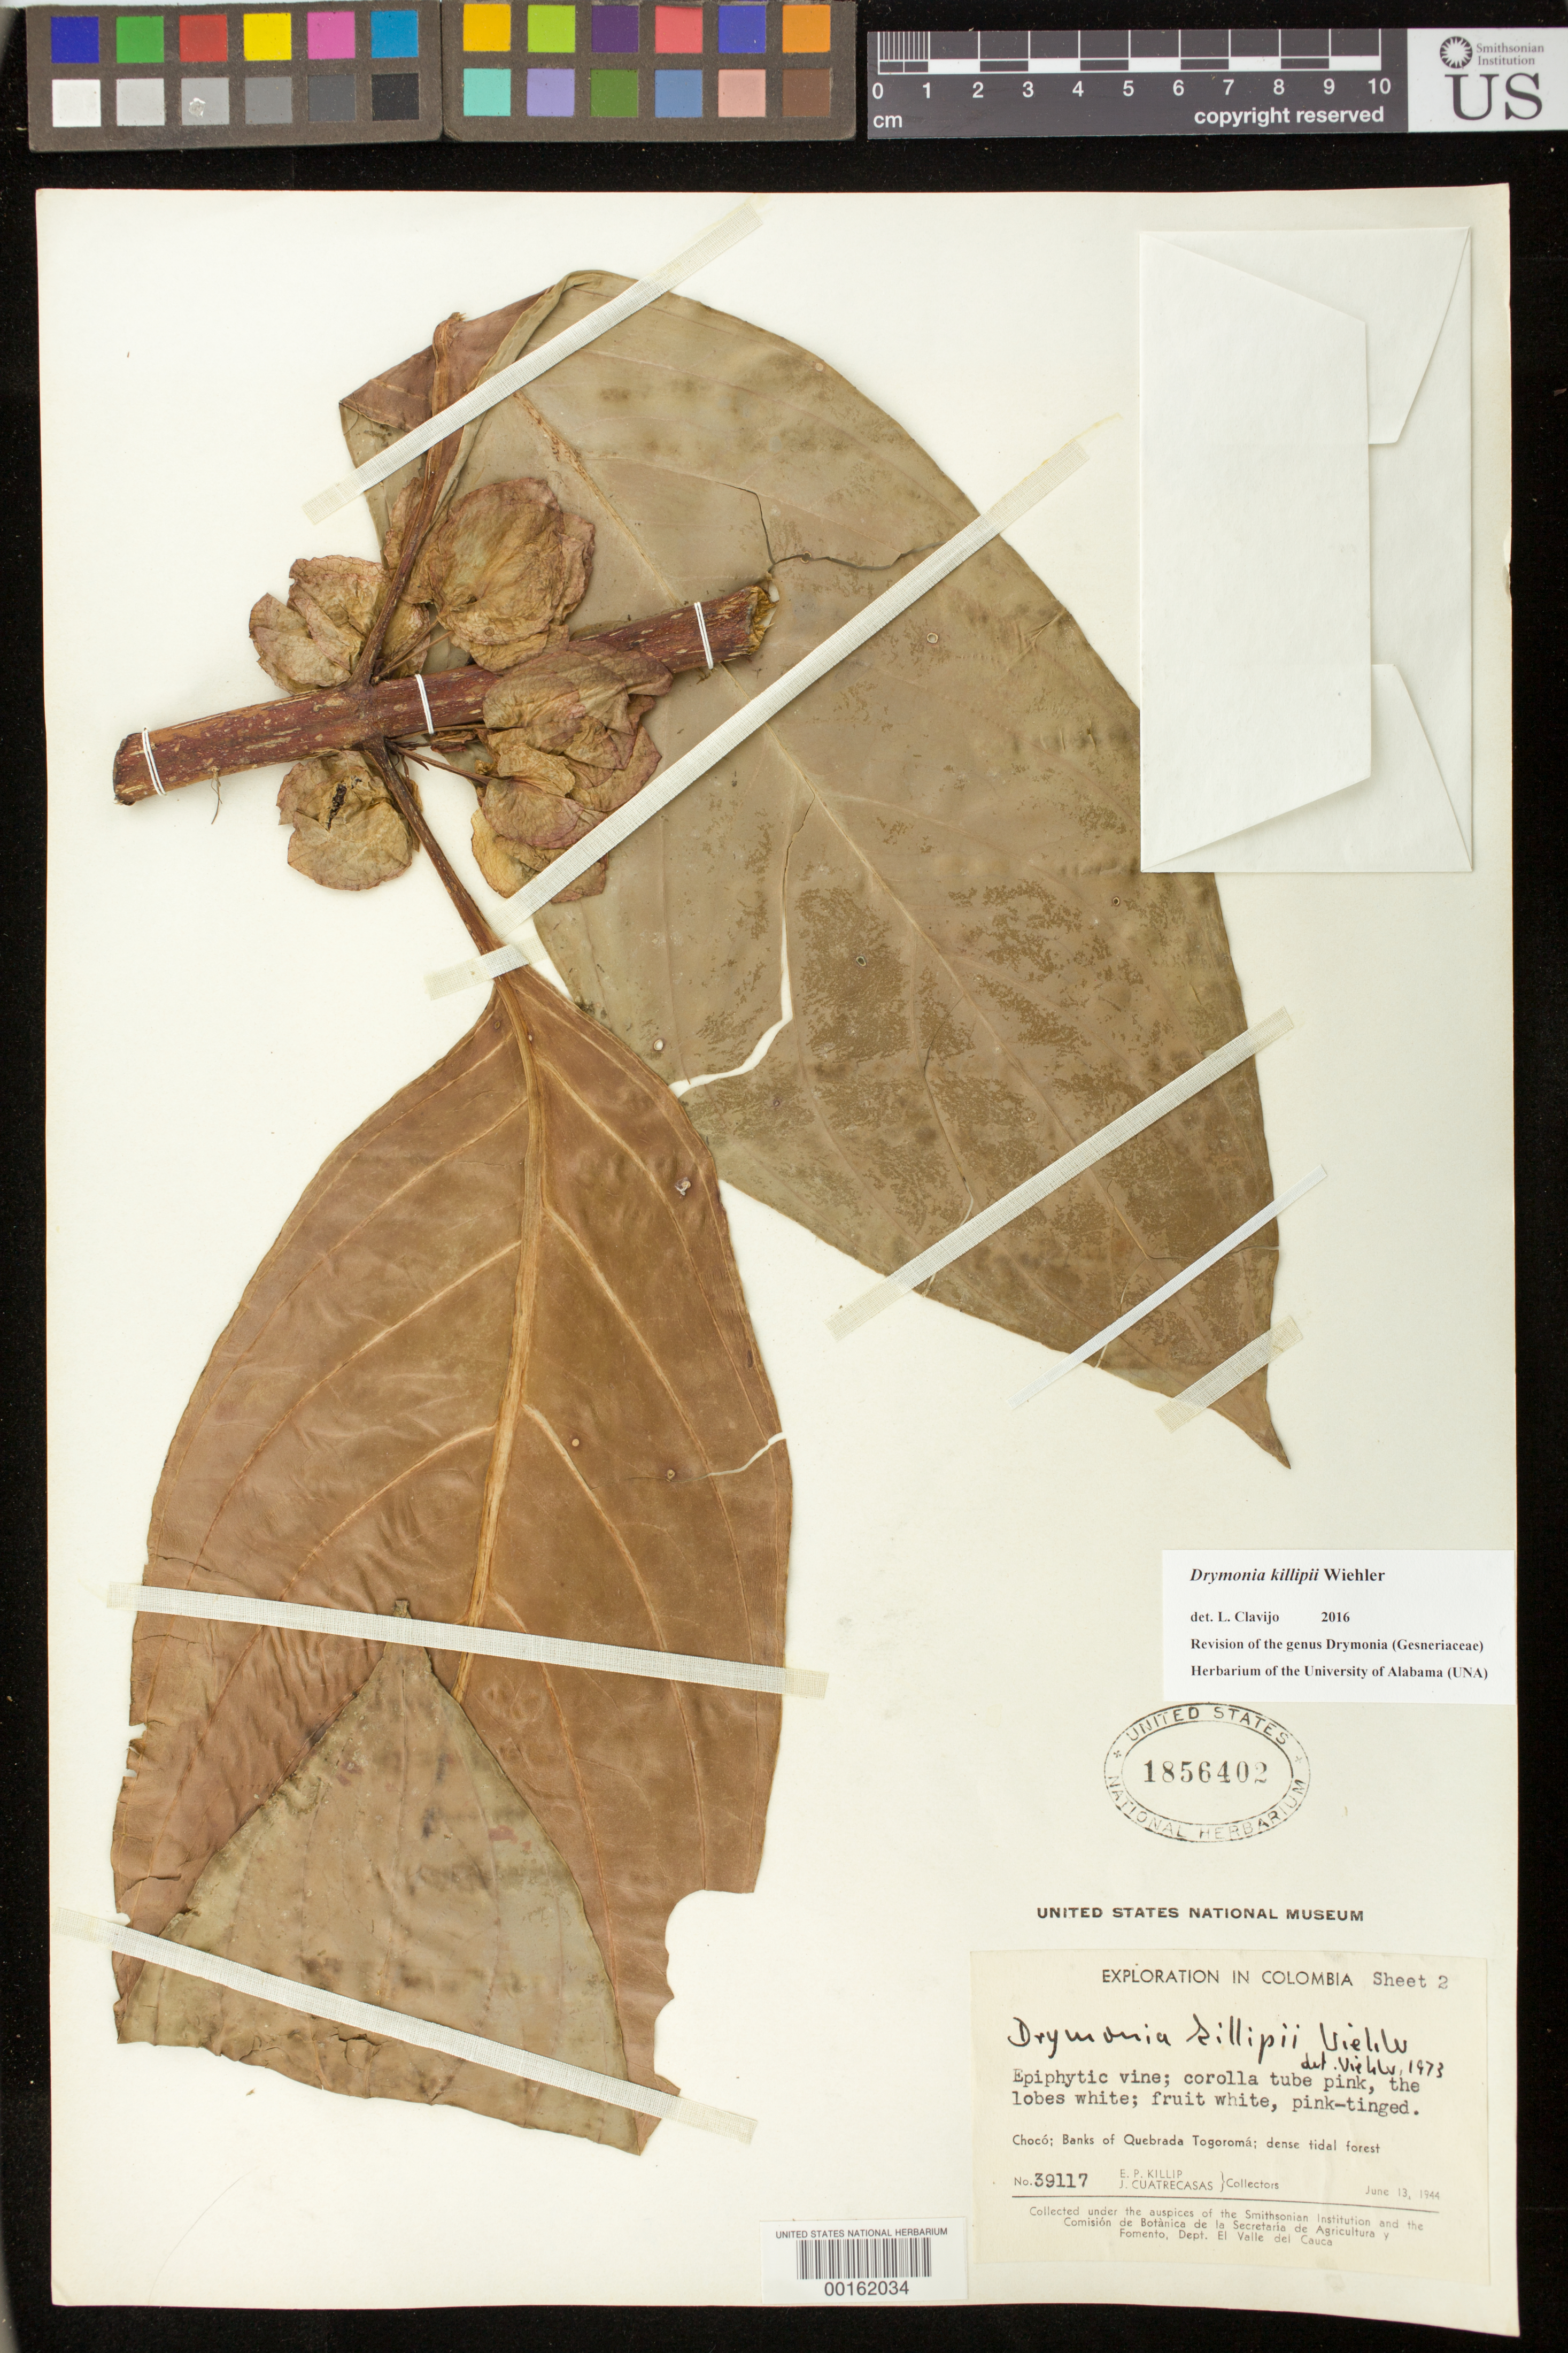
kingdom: Plantae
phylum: Tracheophyta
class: Magnoliopsida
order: Lamiales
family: Gesneriaceae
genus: Drymonia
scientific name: Drymonia killipii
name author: Wiehler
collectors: E. P. Killip & J. Cuatrecasas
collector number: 39117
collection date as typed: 13 Jun 1944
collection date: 1944-06-13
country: Colombia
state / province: Chocó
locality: Banks of Quebrada Togoroma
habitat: Dense tidal forest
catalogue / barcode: US 1856402